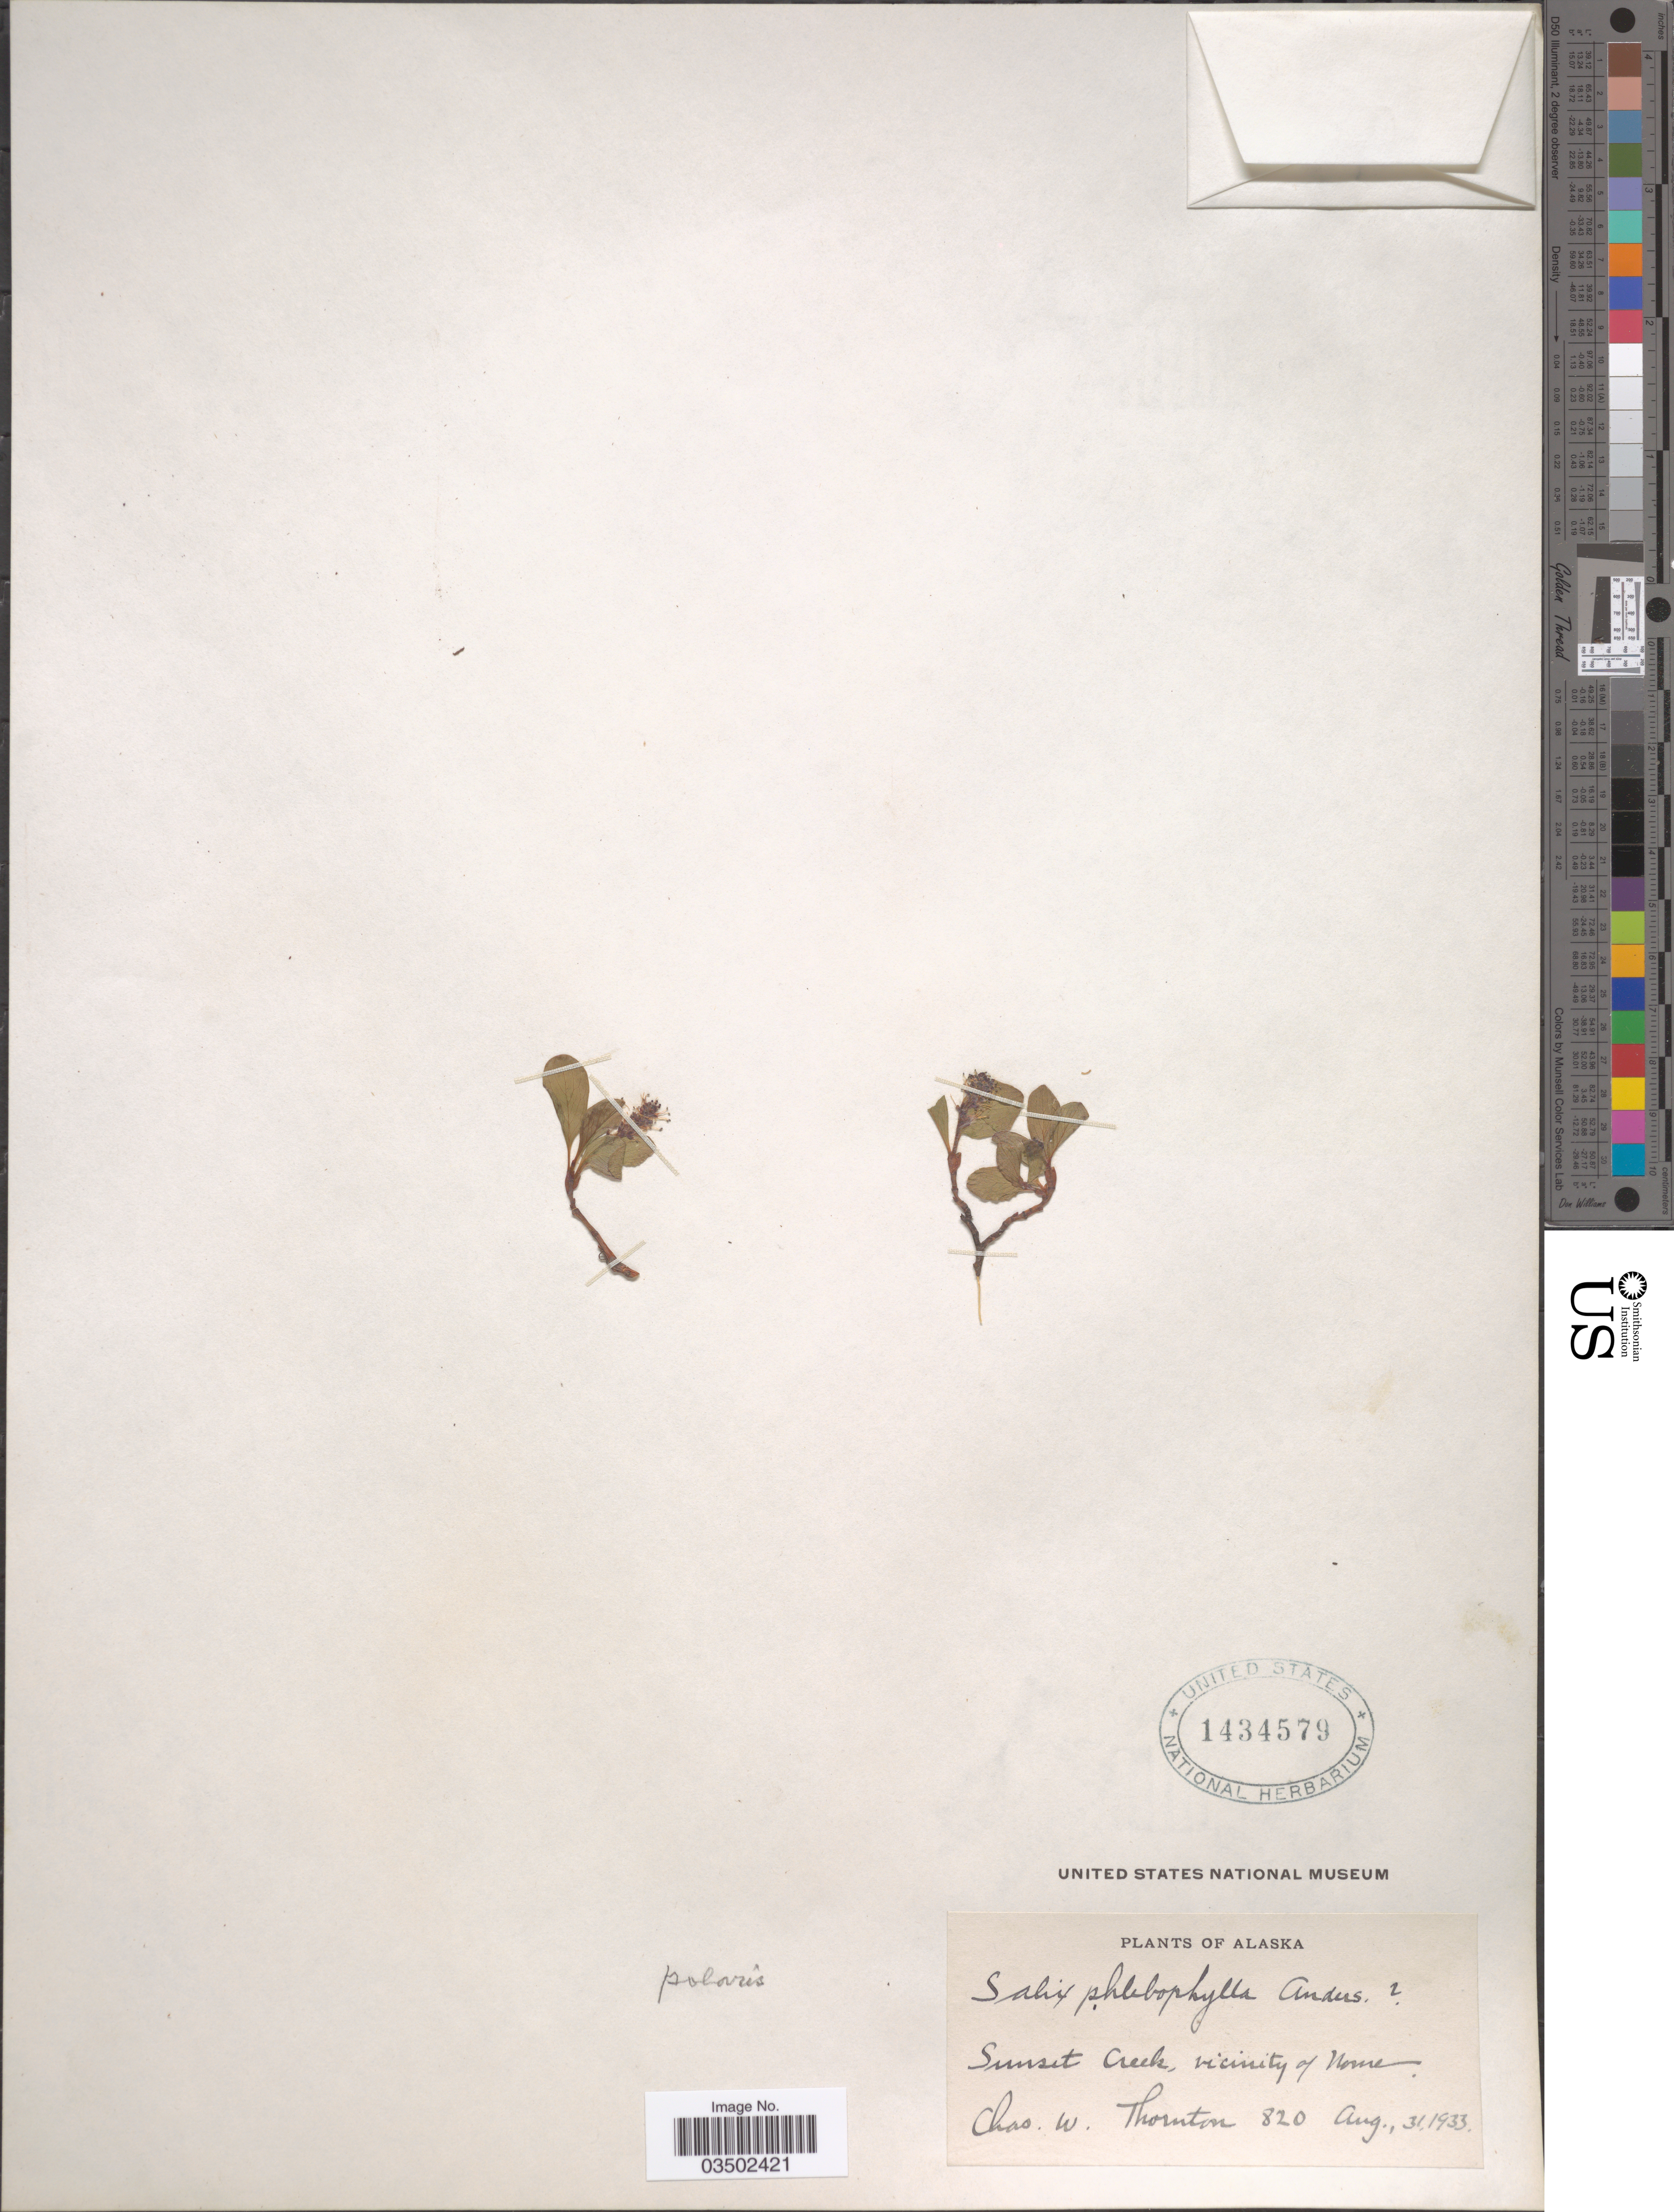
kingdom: Plantae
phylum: Tracheophyta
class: Magnoliopsida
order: Malpighiales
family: Salicaceae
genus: Salix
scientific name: Salix polaris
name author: Wahlenb.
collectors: C. Thornton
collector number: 820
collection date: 1933-08-31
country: United States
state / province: Alaska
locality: Sunset Creek, vicinity of Nome.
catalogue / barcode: US 1434579